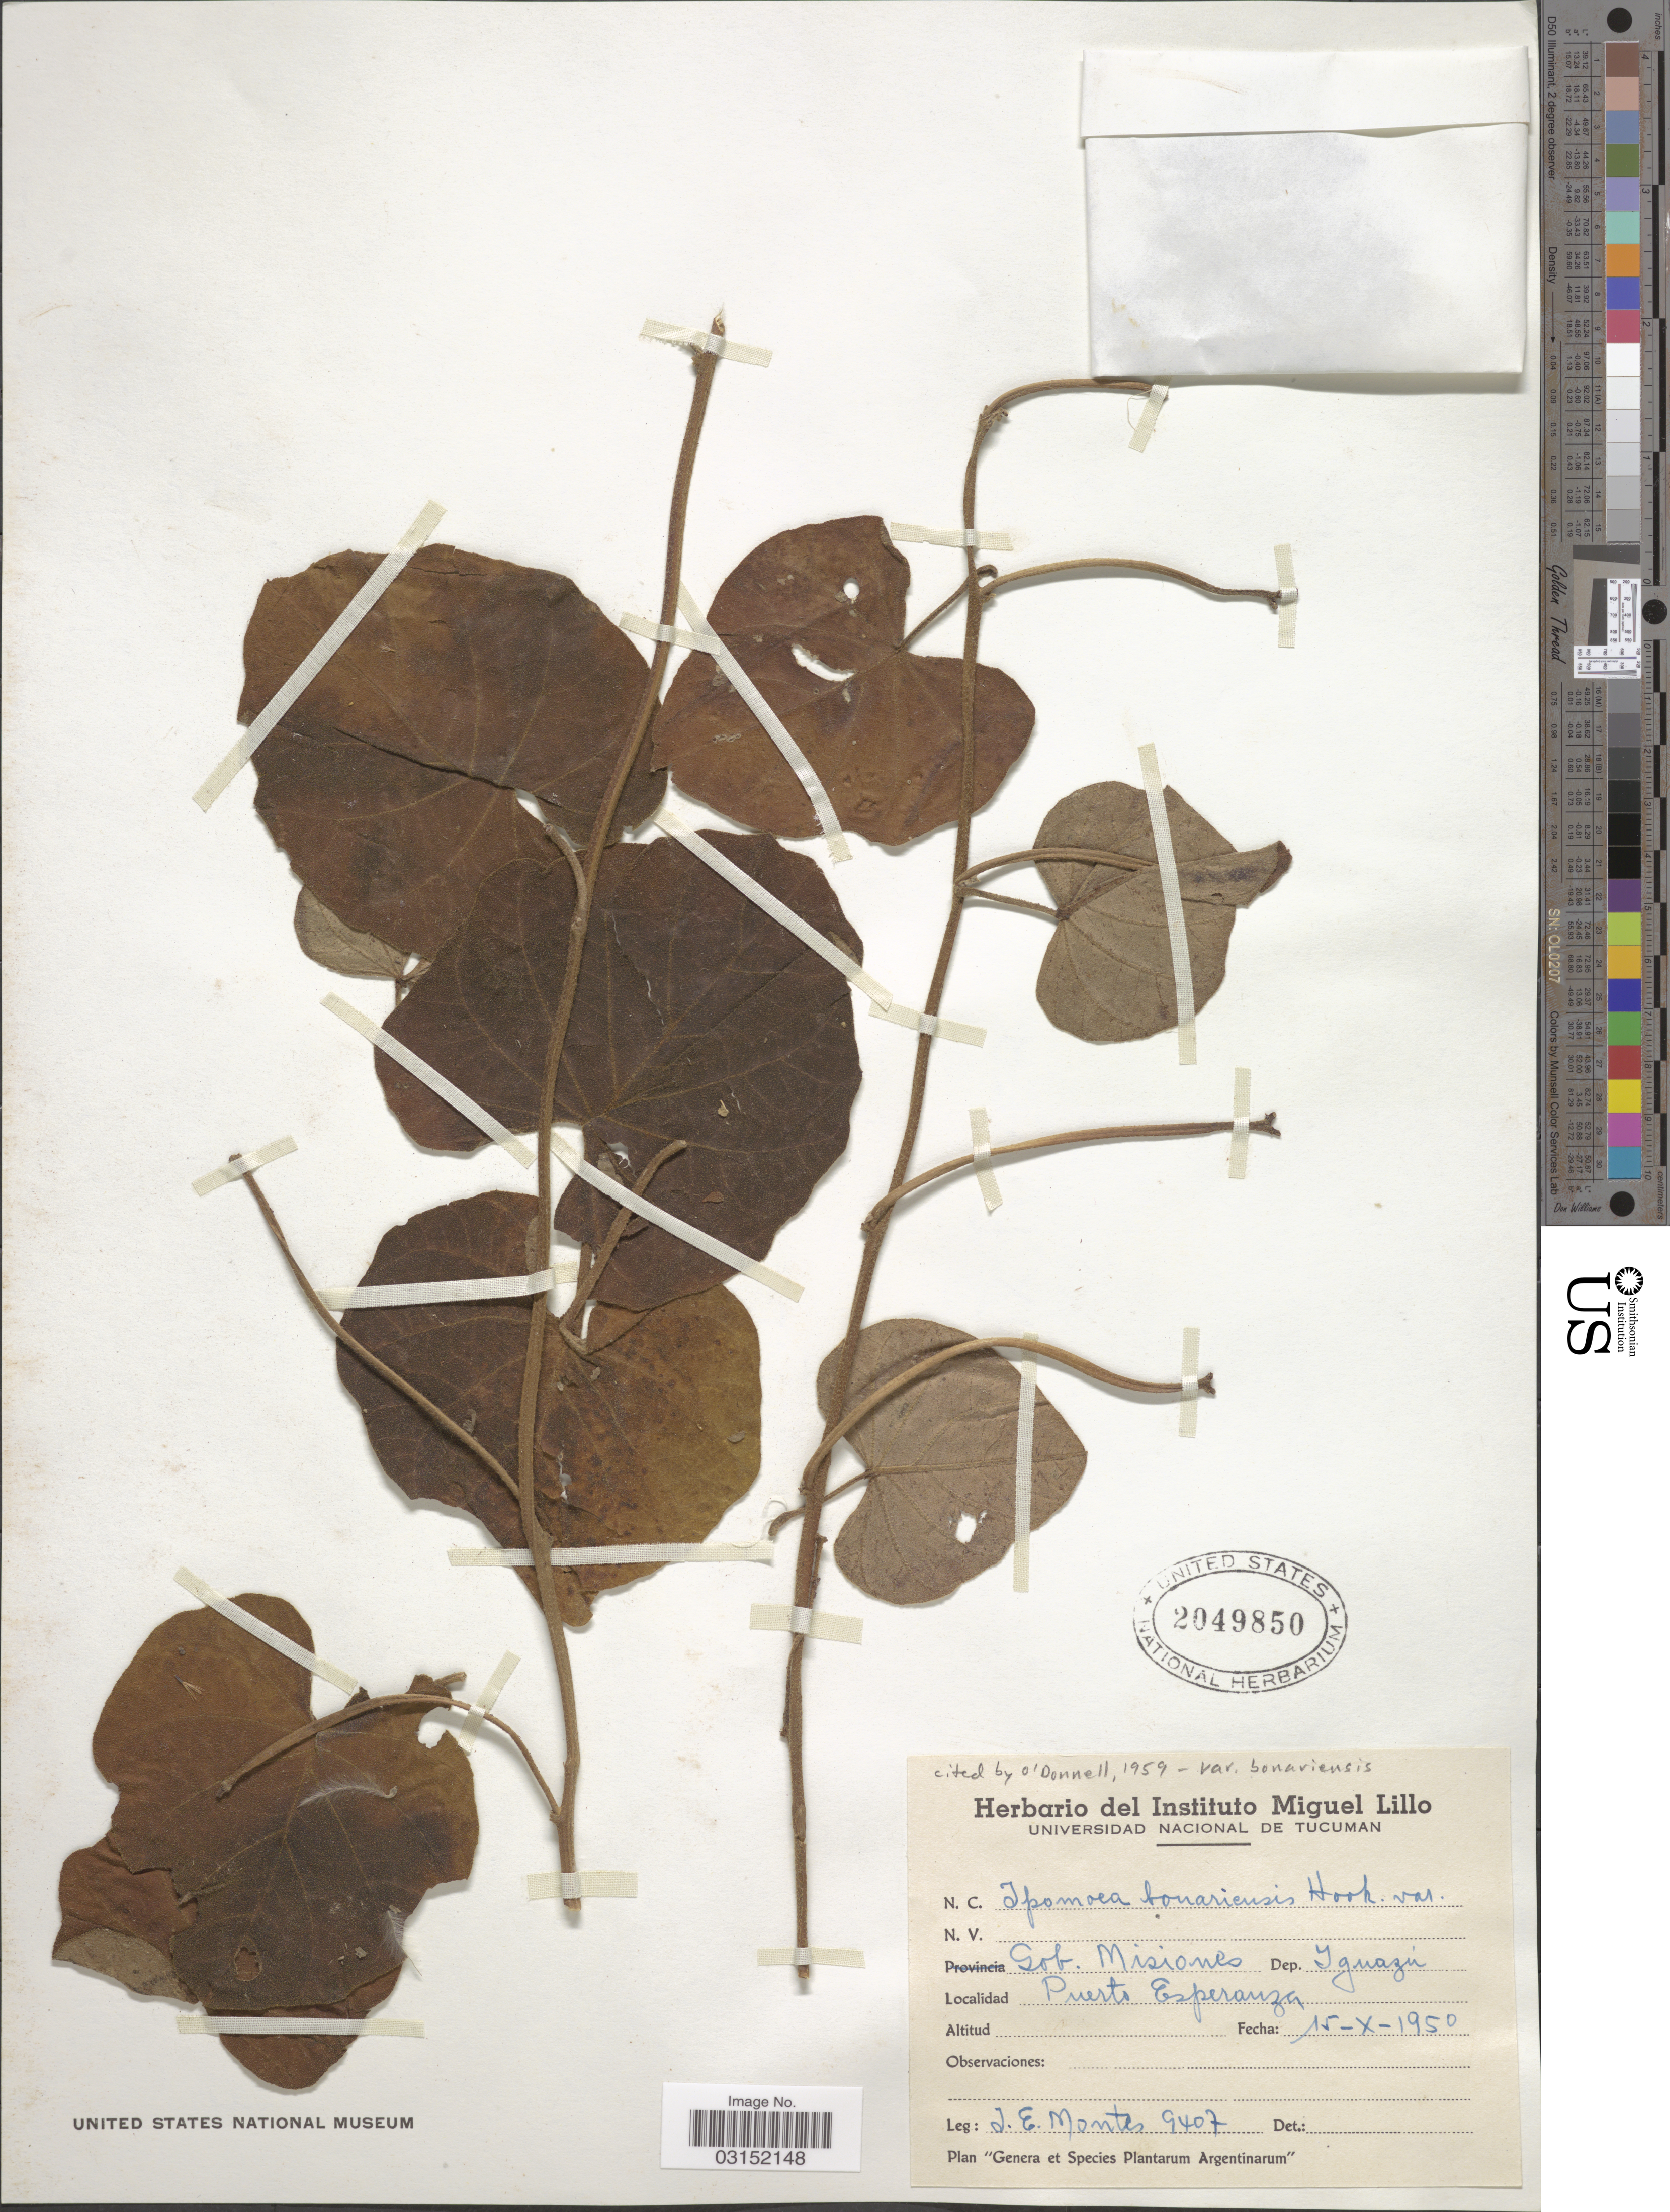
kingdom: Plantae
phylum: Tracheophyta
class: Magnoliopsida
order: Solanales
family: Convolvulaceae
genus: Ipomoea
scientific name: Ipomoea bonariensis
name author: Hook.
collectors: J. E. Montes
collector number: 9407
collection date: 1950-10-15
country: Argentina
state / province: Misiones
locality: Gob. Misiones, Dep. Iguazú, Puerto Esperanza.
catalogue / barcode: US 2049850